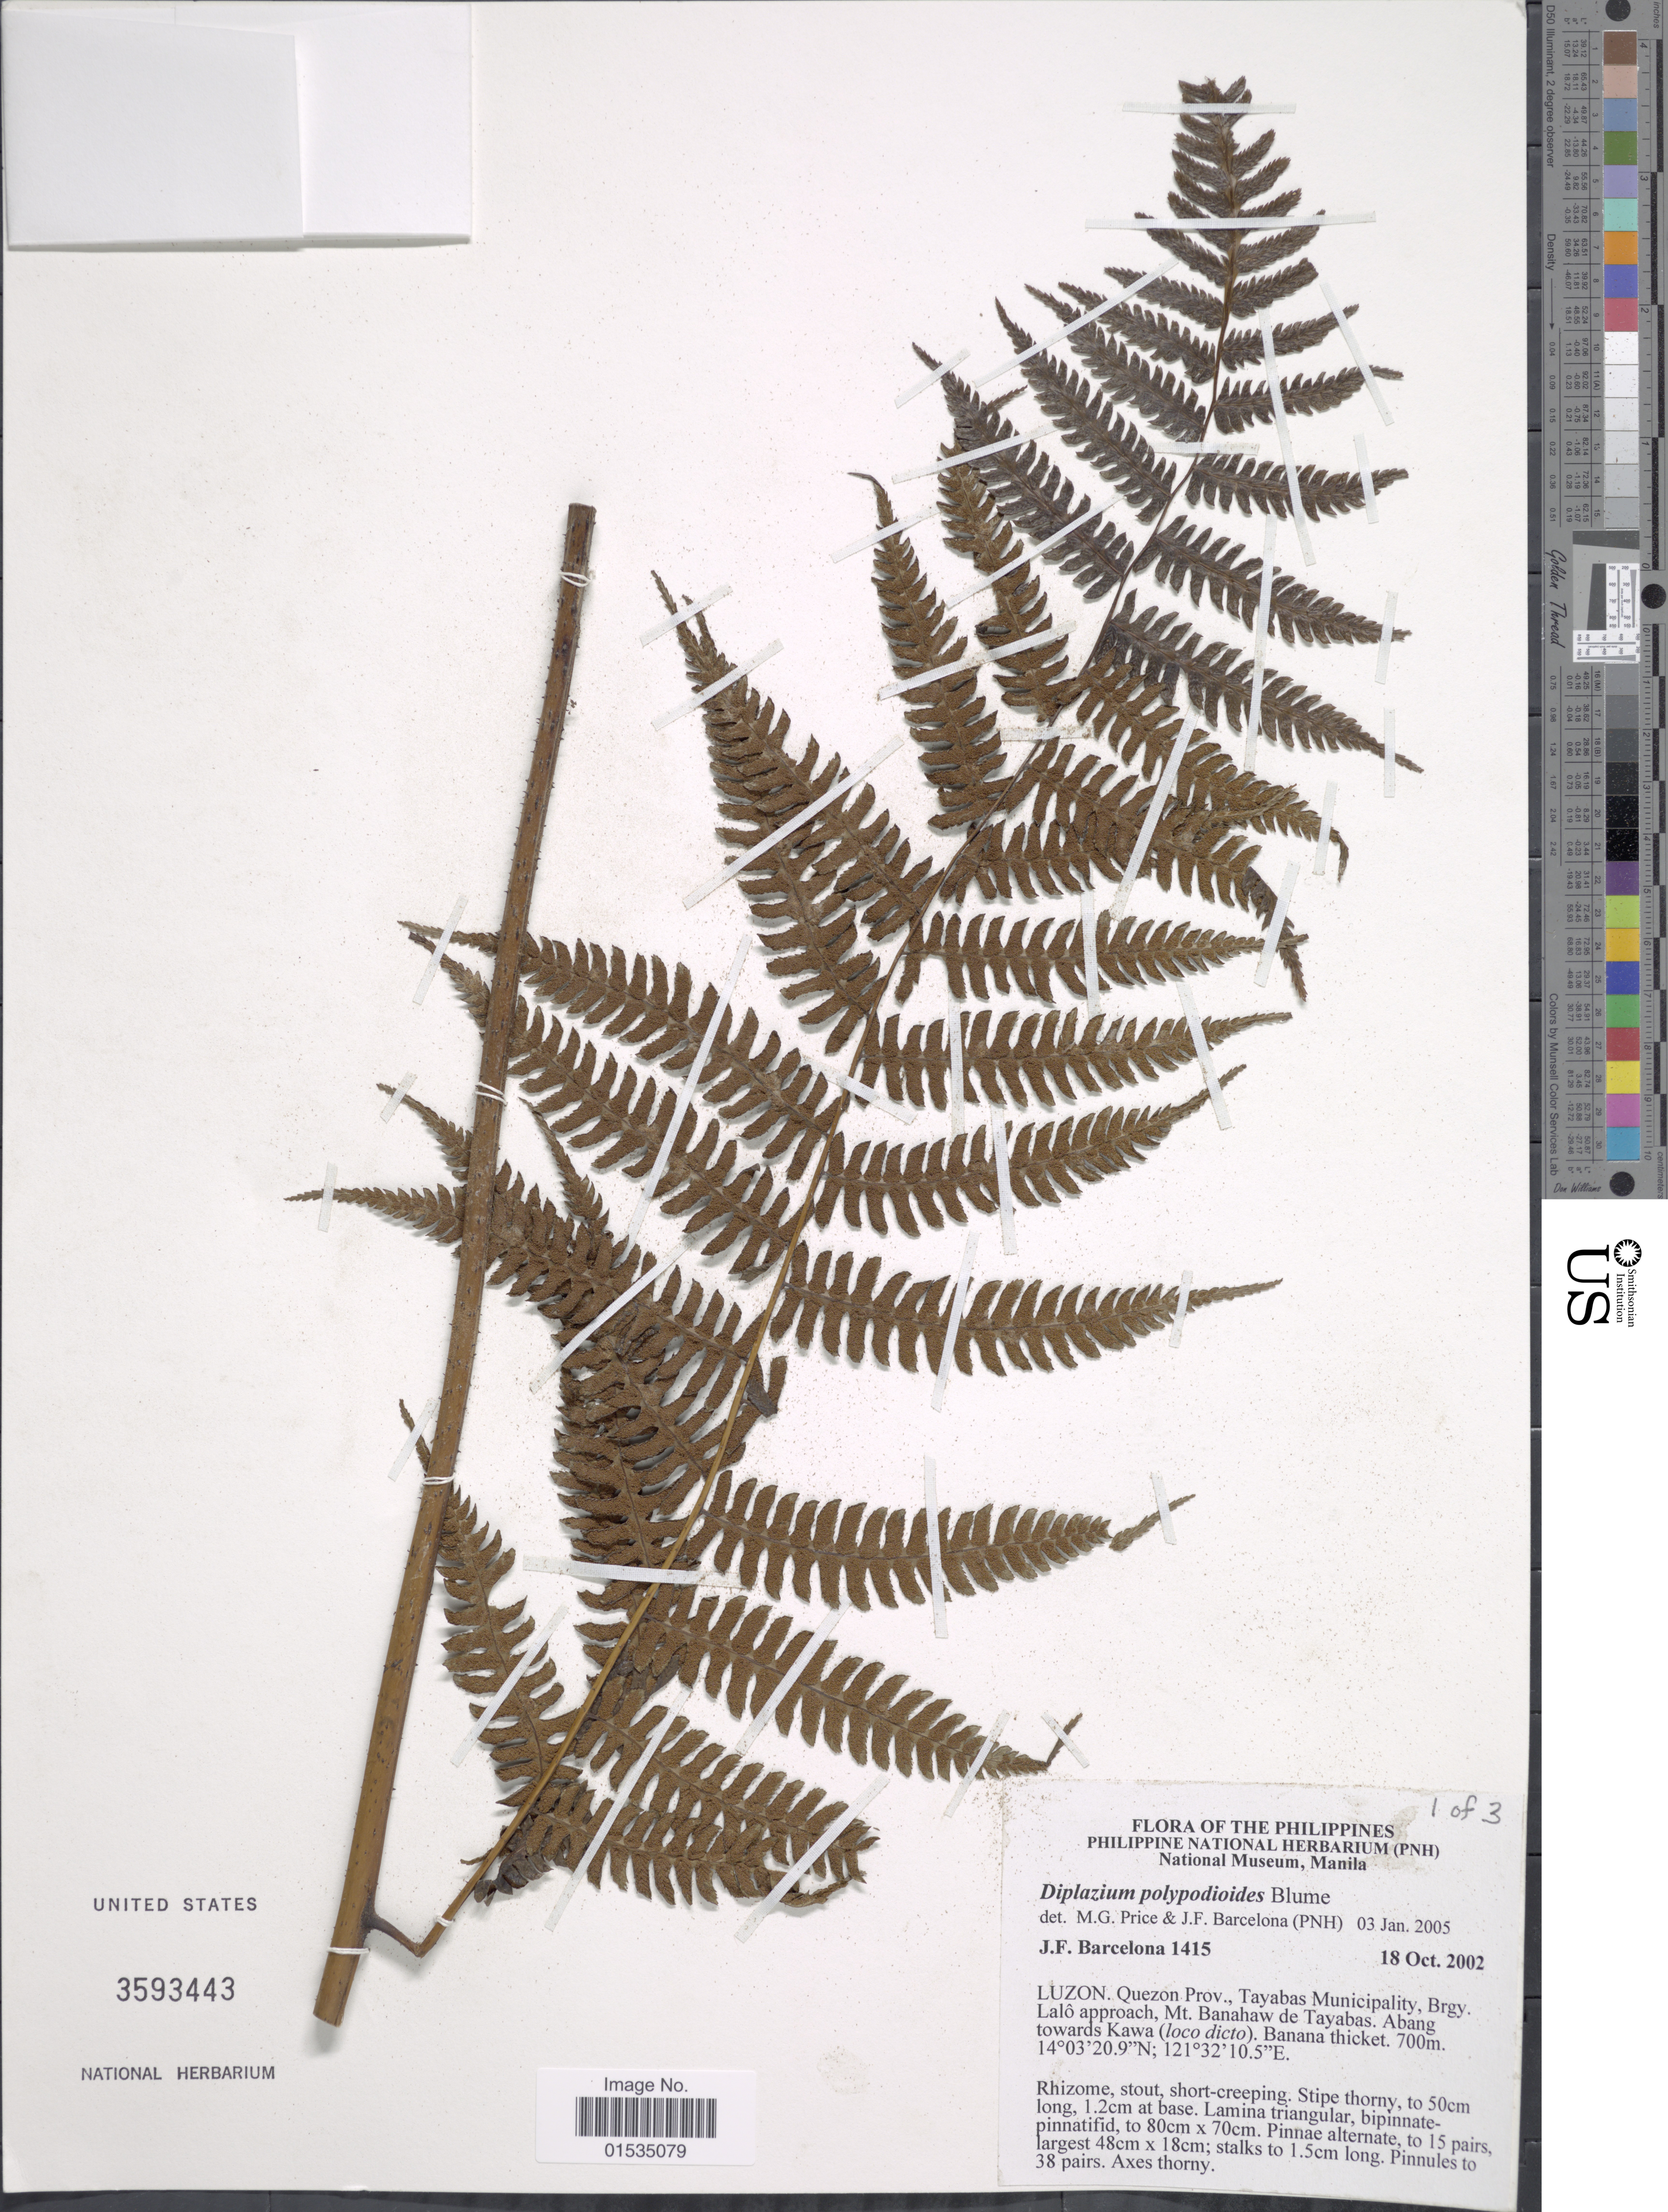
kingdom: Plantae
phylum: Tracheophyta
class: Polypodiopsida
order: Polypodiales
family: Athyriaceae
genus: Diplazium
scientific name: Diplazium polypodioides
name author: Blume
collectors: J. F. Barcelona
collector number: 1415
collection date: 2002-10-18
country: Philippines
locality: Luzon, Quezon Prov., Tayabas Municpality, Brgy, Lalo approach, Mt. Banahaw de Tayabas, Abang towards Kawa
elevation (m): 700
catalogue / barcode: US 3593443